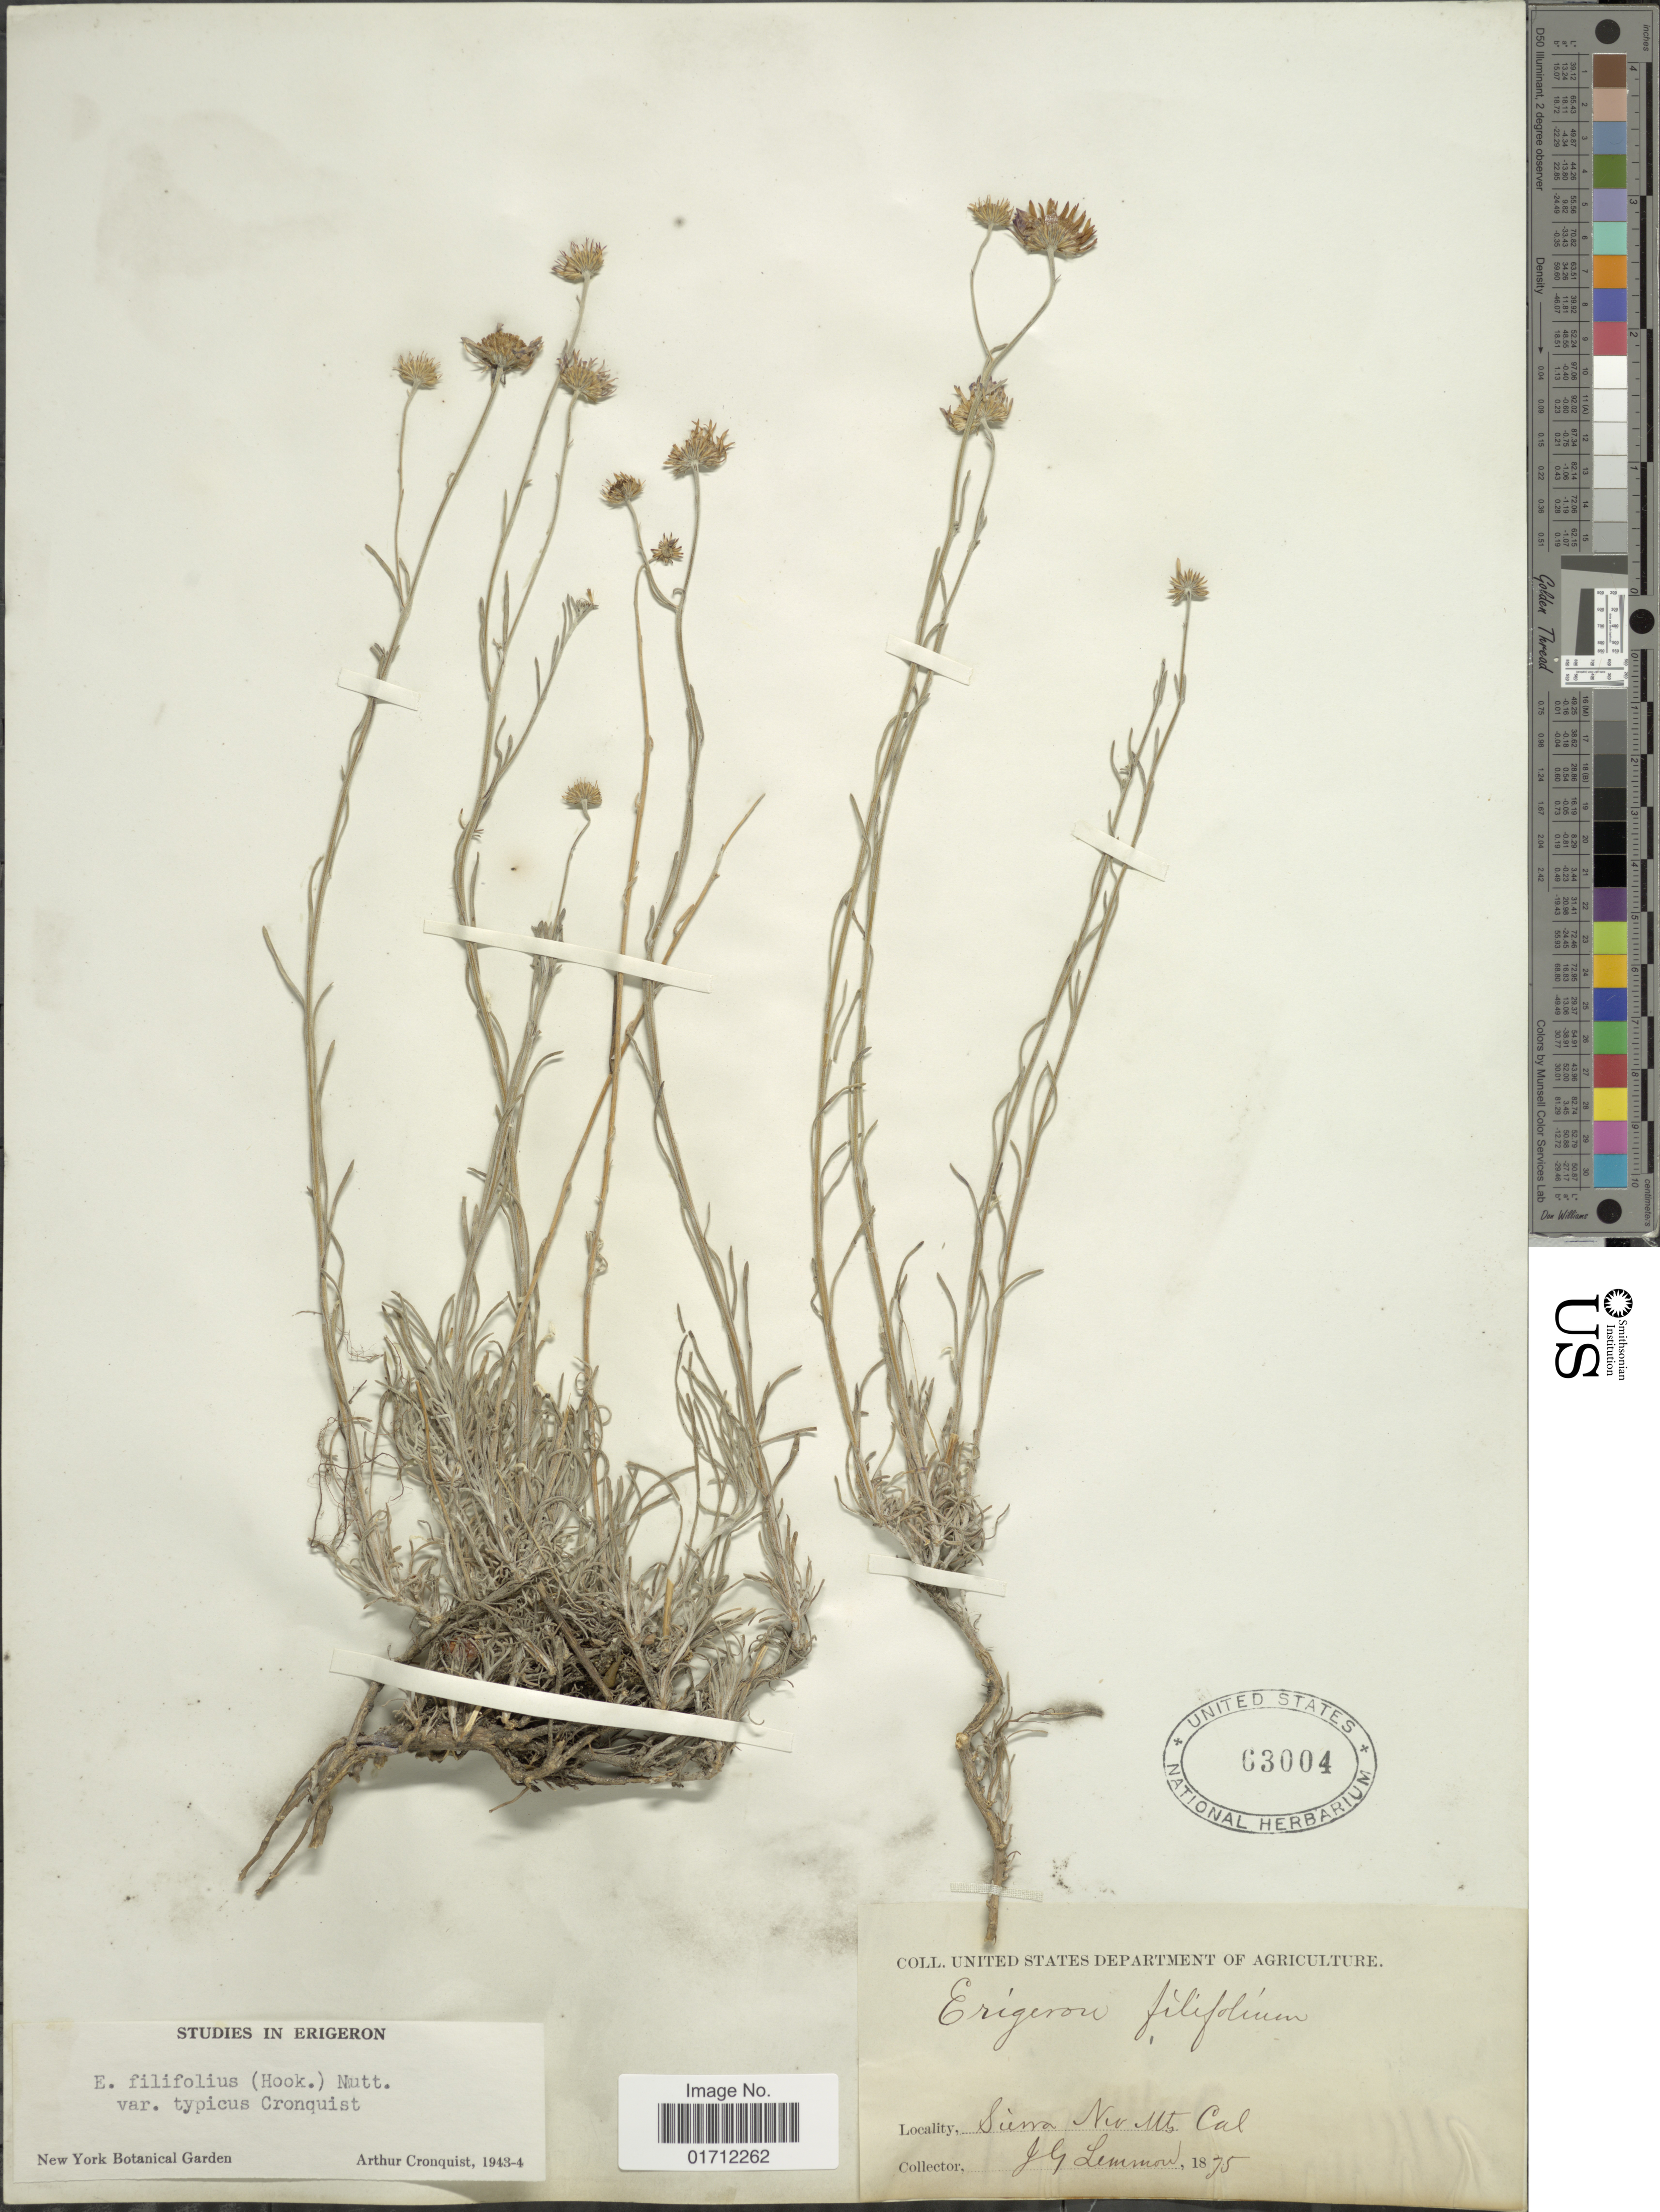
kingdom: Plantae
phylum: Tracheophyta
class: Magnoliopsida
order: Asterales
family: Asteraceae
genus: Erigeron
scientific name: Erigeron filifolius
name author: (Hook.) Nutt.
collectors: J. Lemmon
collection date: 1875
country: United States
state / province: California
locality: Sierra Nev Mts.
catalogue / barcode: US 63004